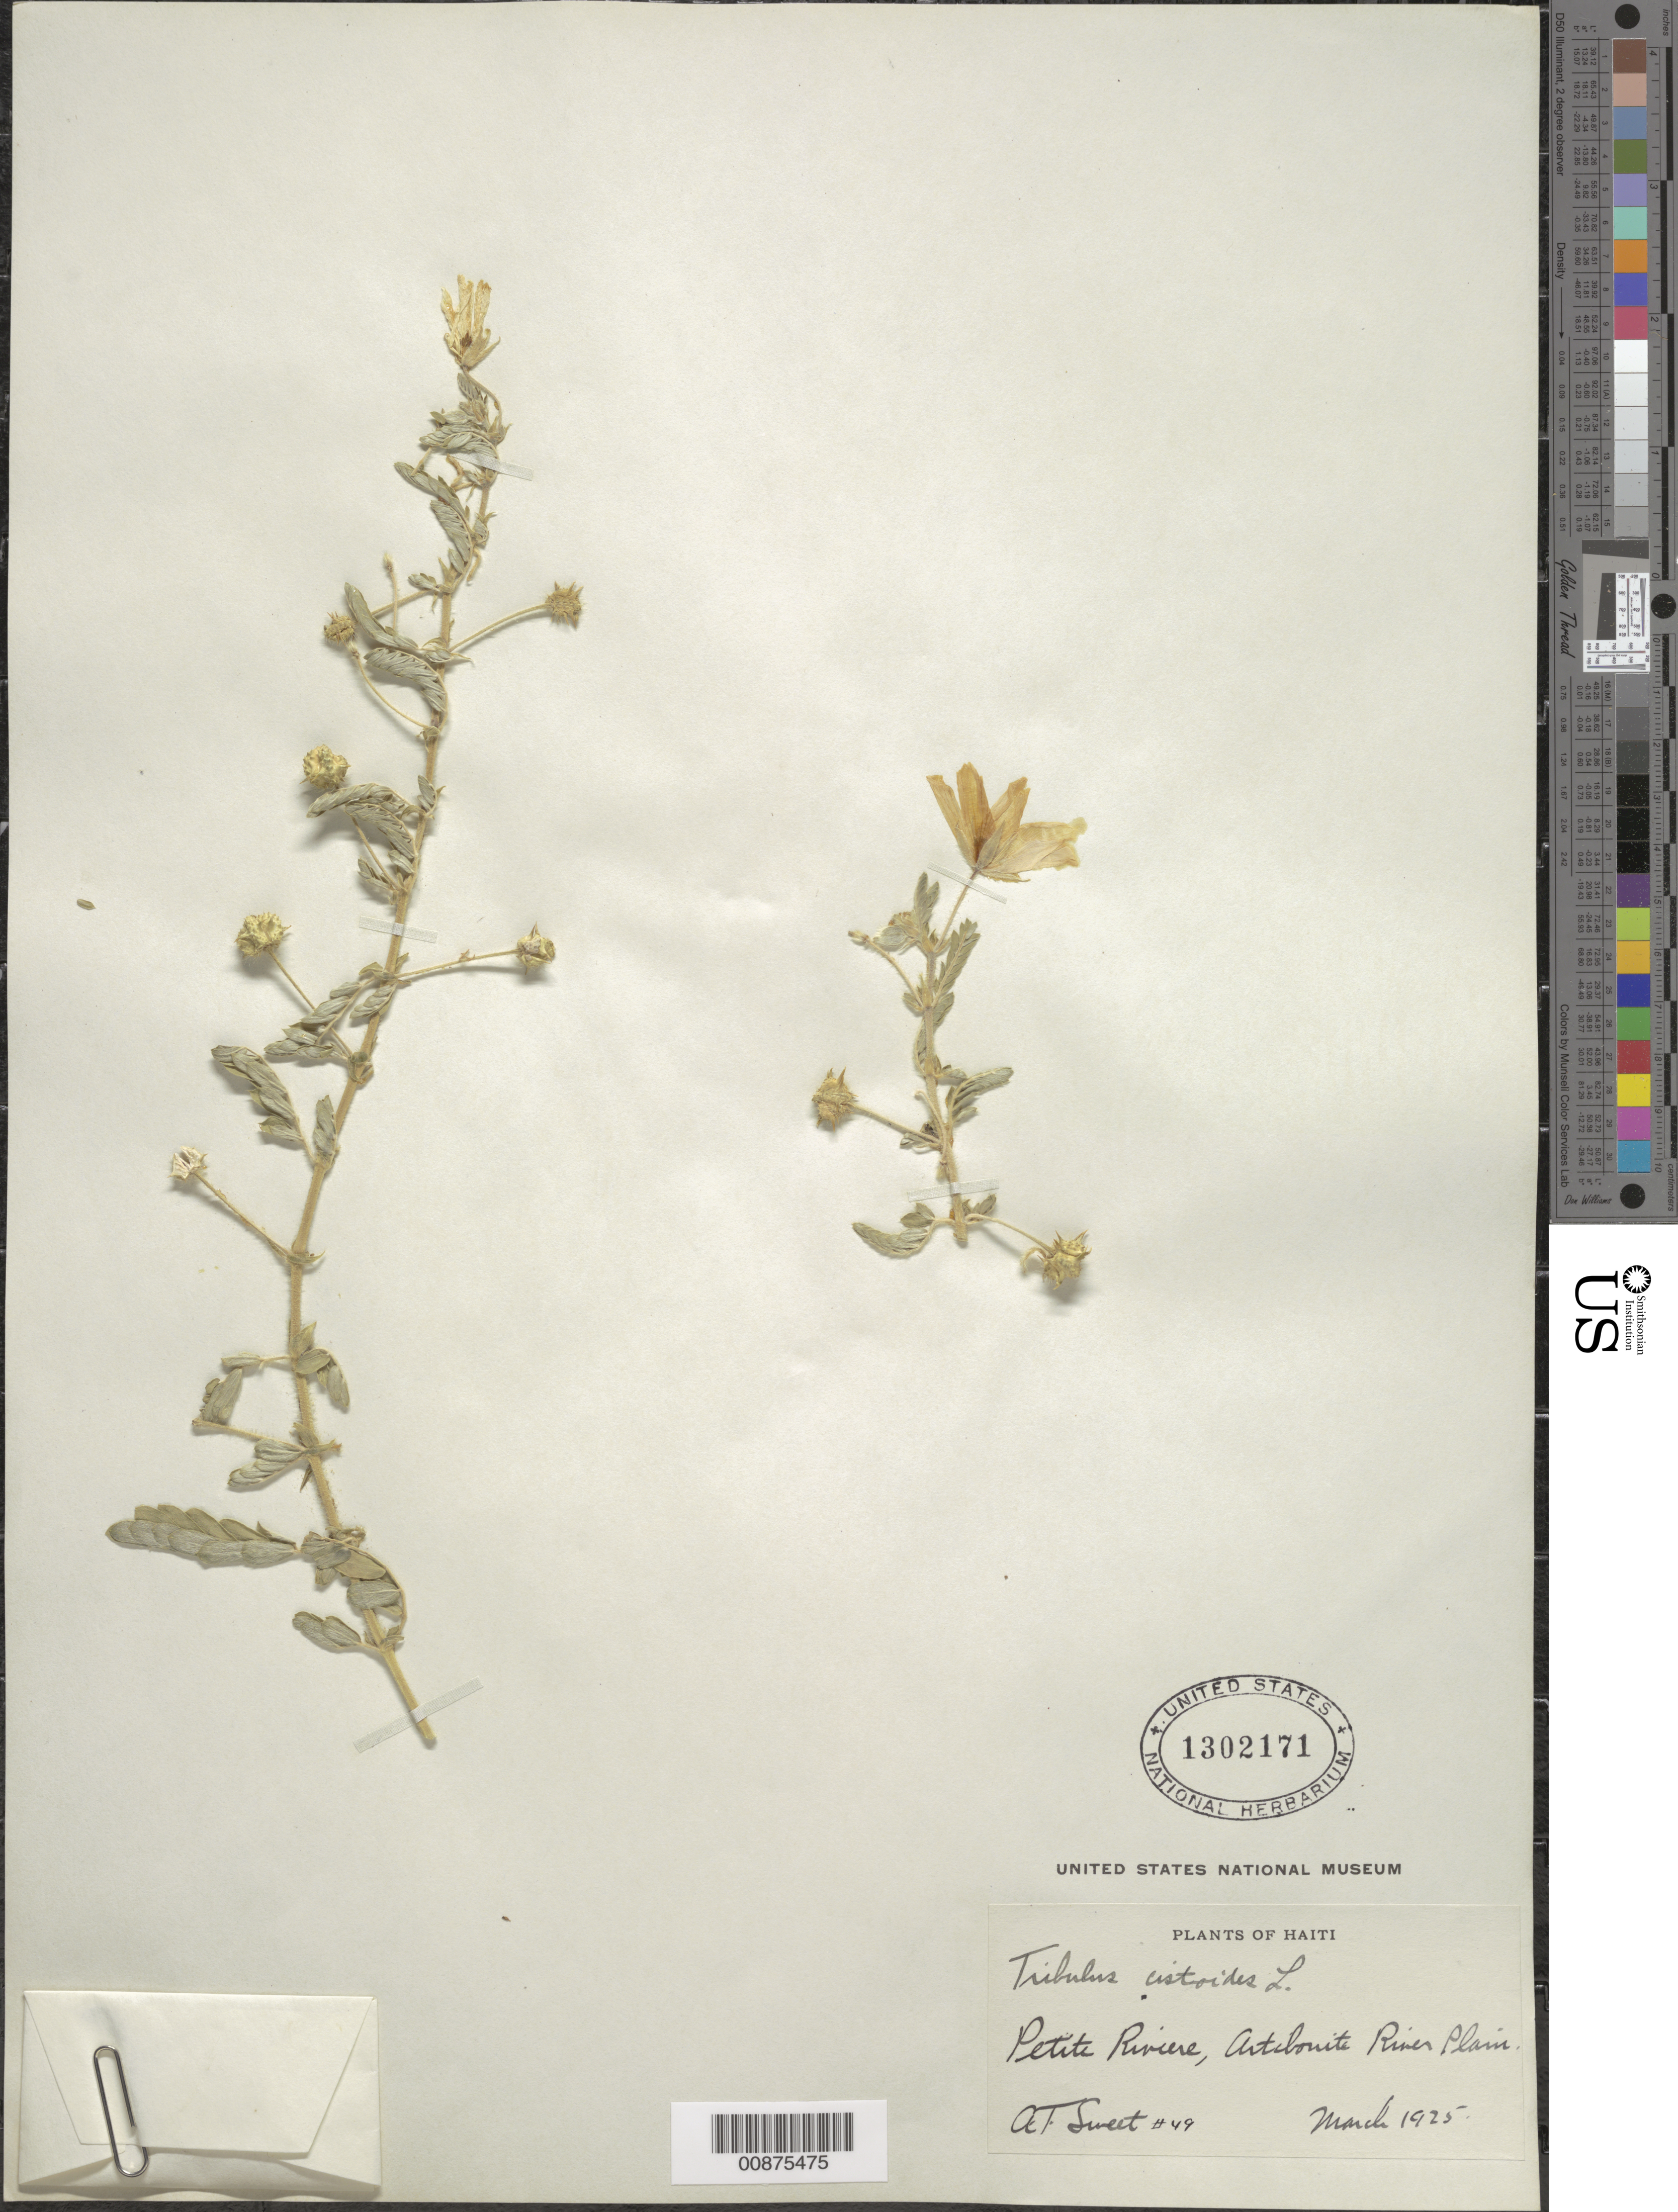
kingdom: Plantae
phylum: Tracheophyta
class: Magnoliopsida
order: Zygophyllales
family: Zygophyllaceae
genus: Tribulus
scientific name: Tribulus cistoides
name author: L.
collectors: A. T. Sweet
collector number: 49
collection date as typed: Mar 1925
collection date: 1925-03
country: Haiti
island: Hispaniola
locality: Petite Riviere, Artibonite River Plain.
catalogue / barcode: US 1302171